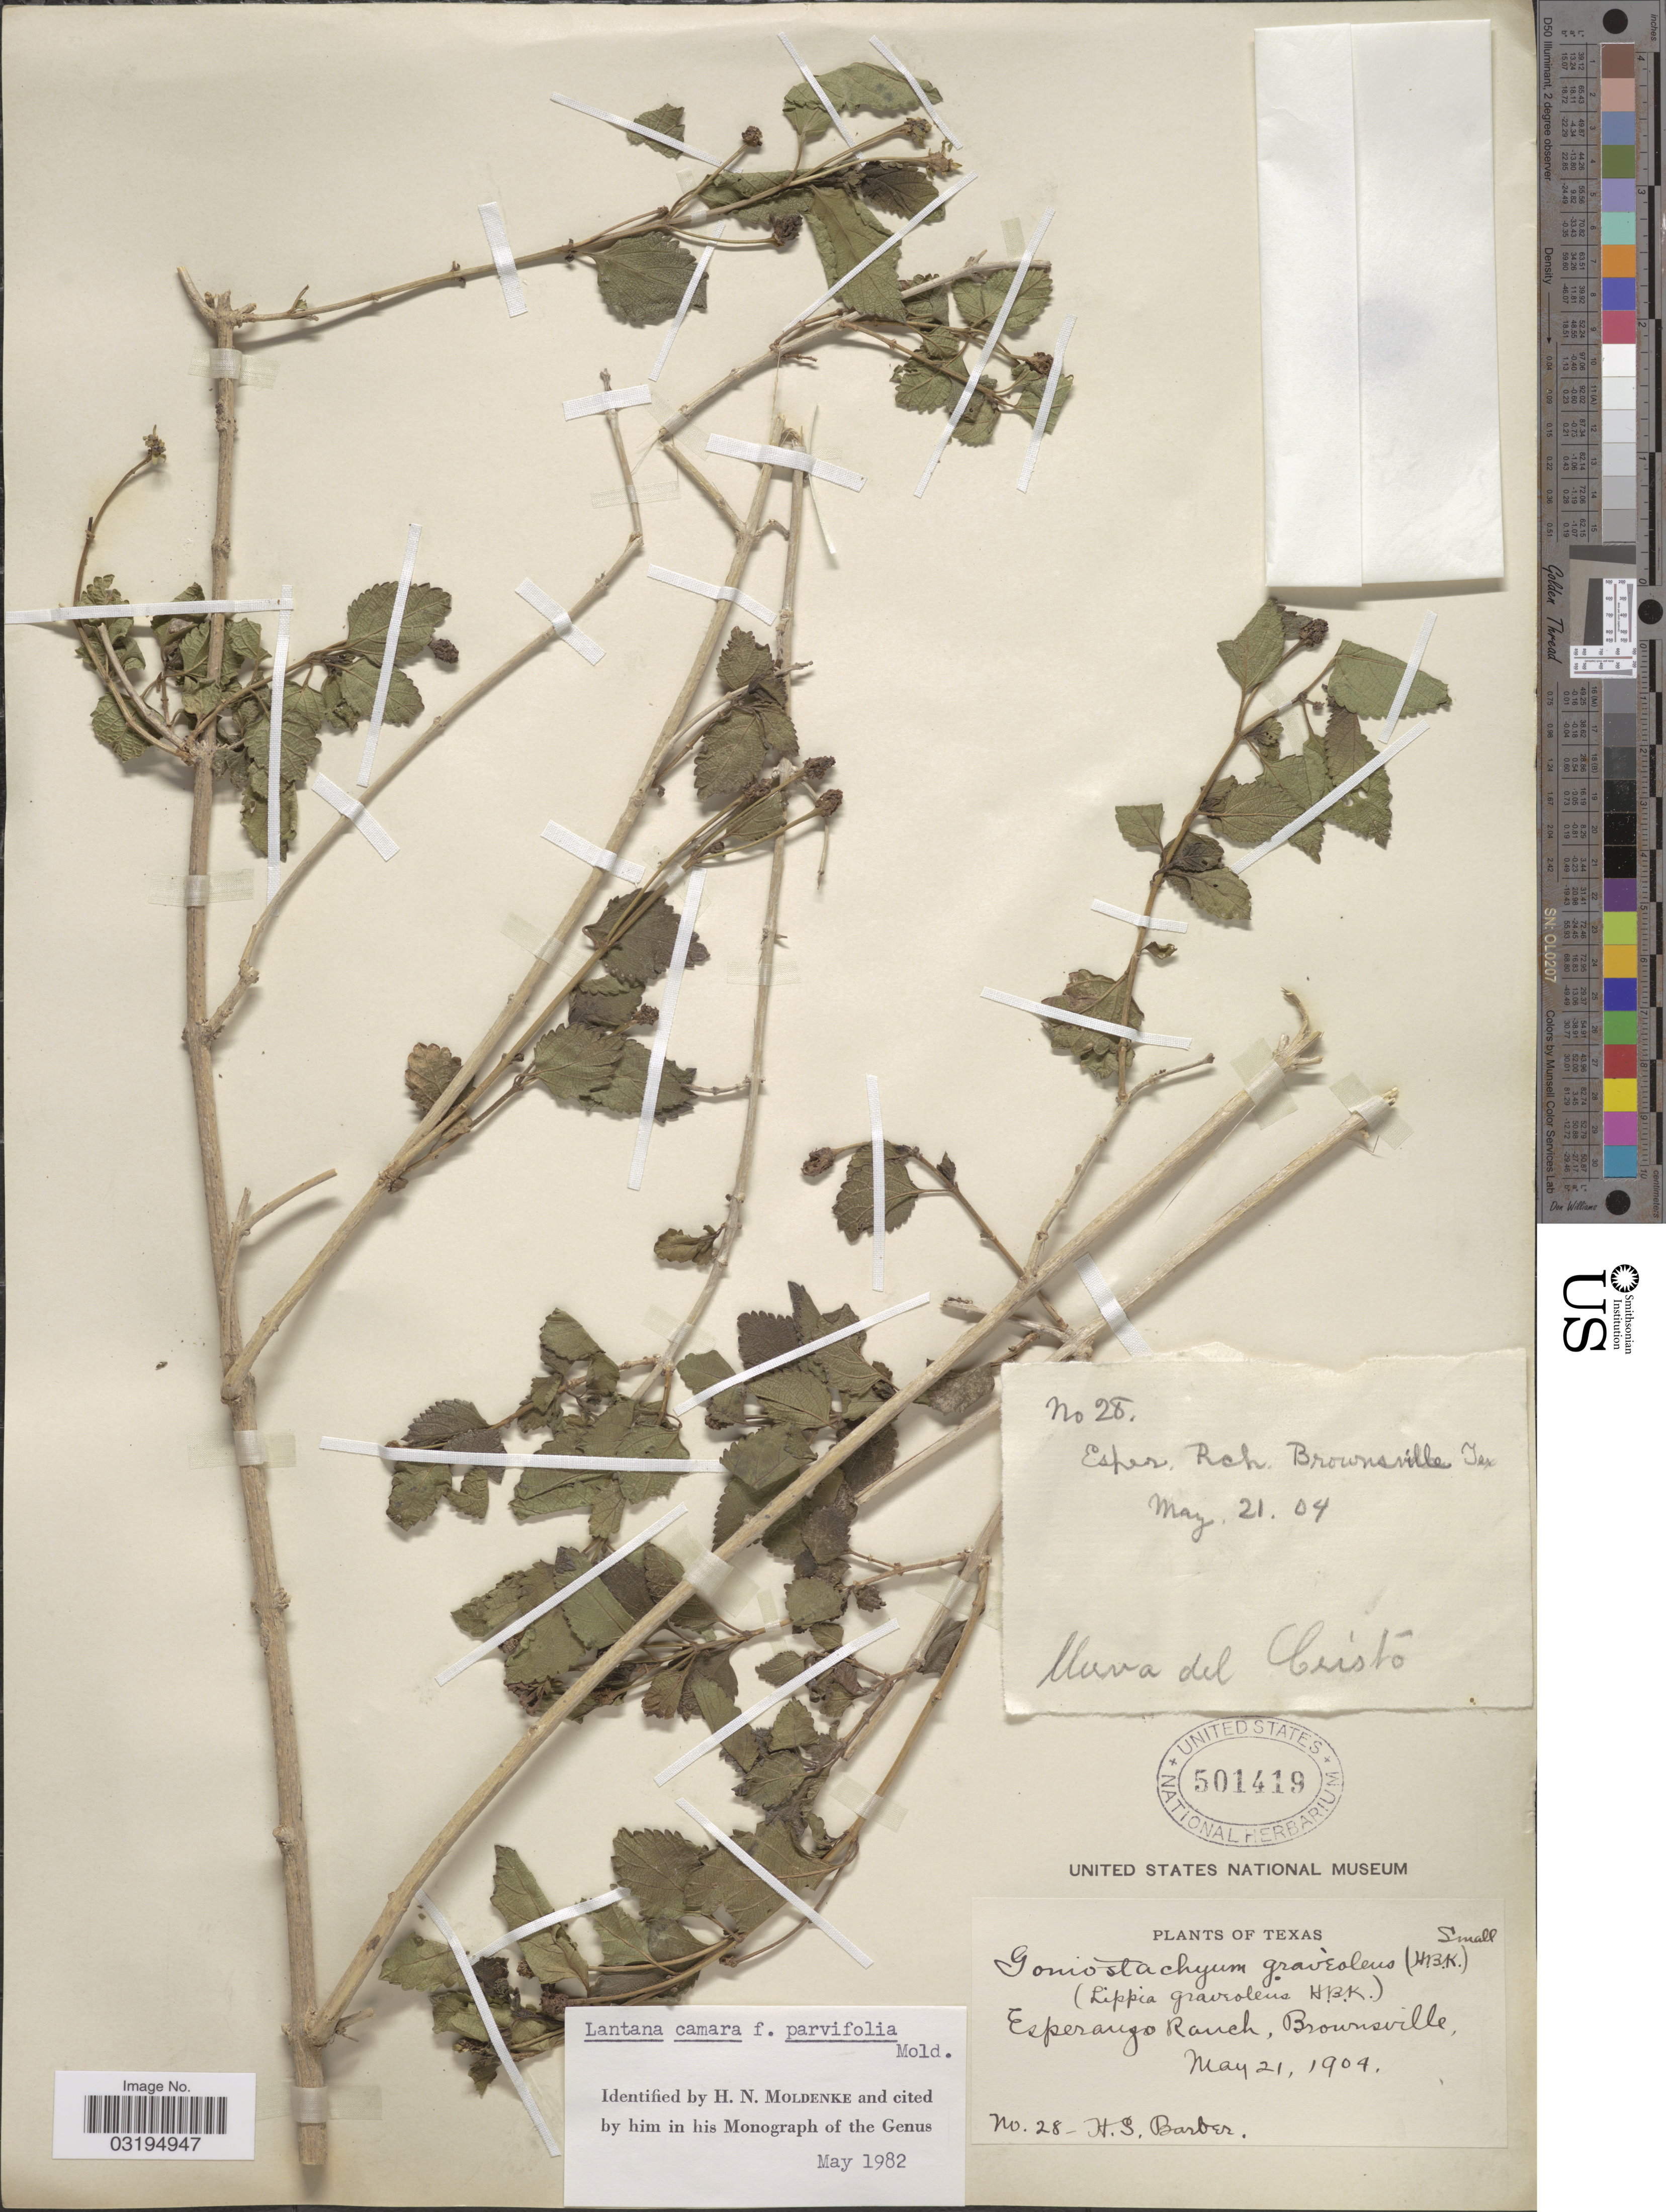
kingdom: Plantae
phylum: Tracheophyta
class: Magnoliopsida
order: Lamiales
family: Verbenaceae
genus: Lantana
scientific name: Lantana camara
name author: L.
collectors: H. Barber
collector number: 28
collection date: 1904-05-21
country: United States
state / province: Texas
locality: Esperanzo Ranch, Brownsville.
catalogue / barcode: US 501419